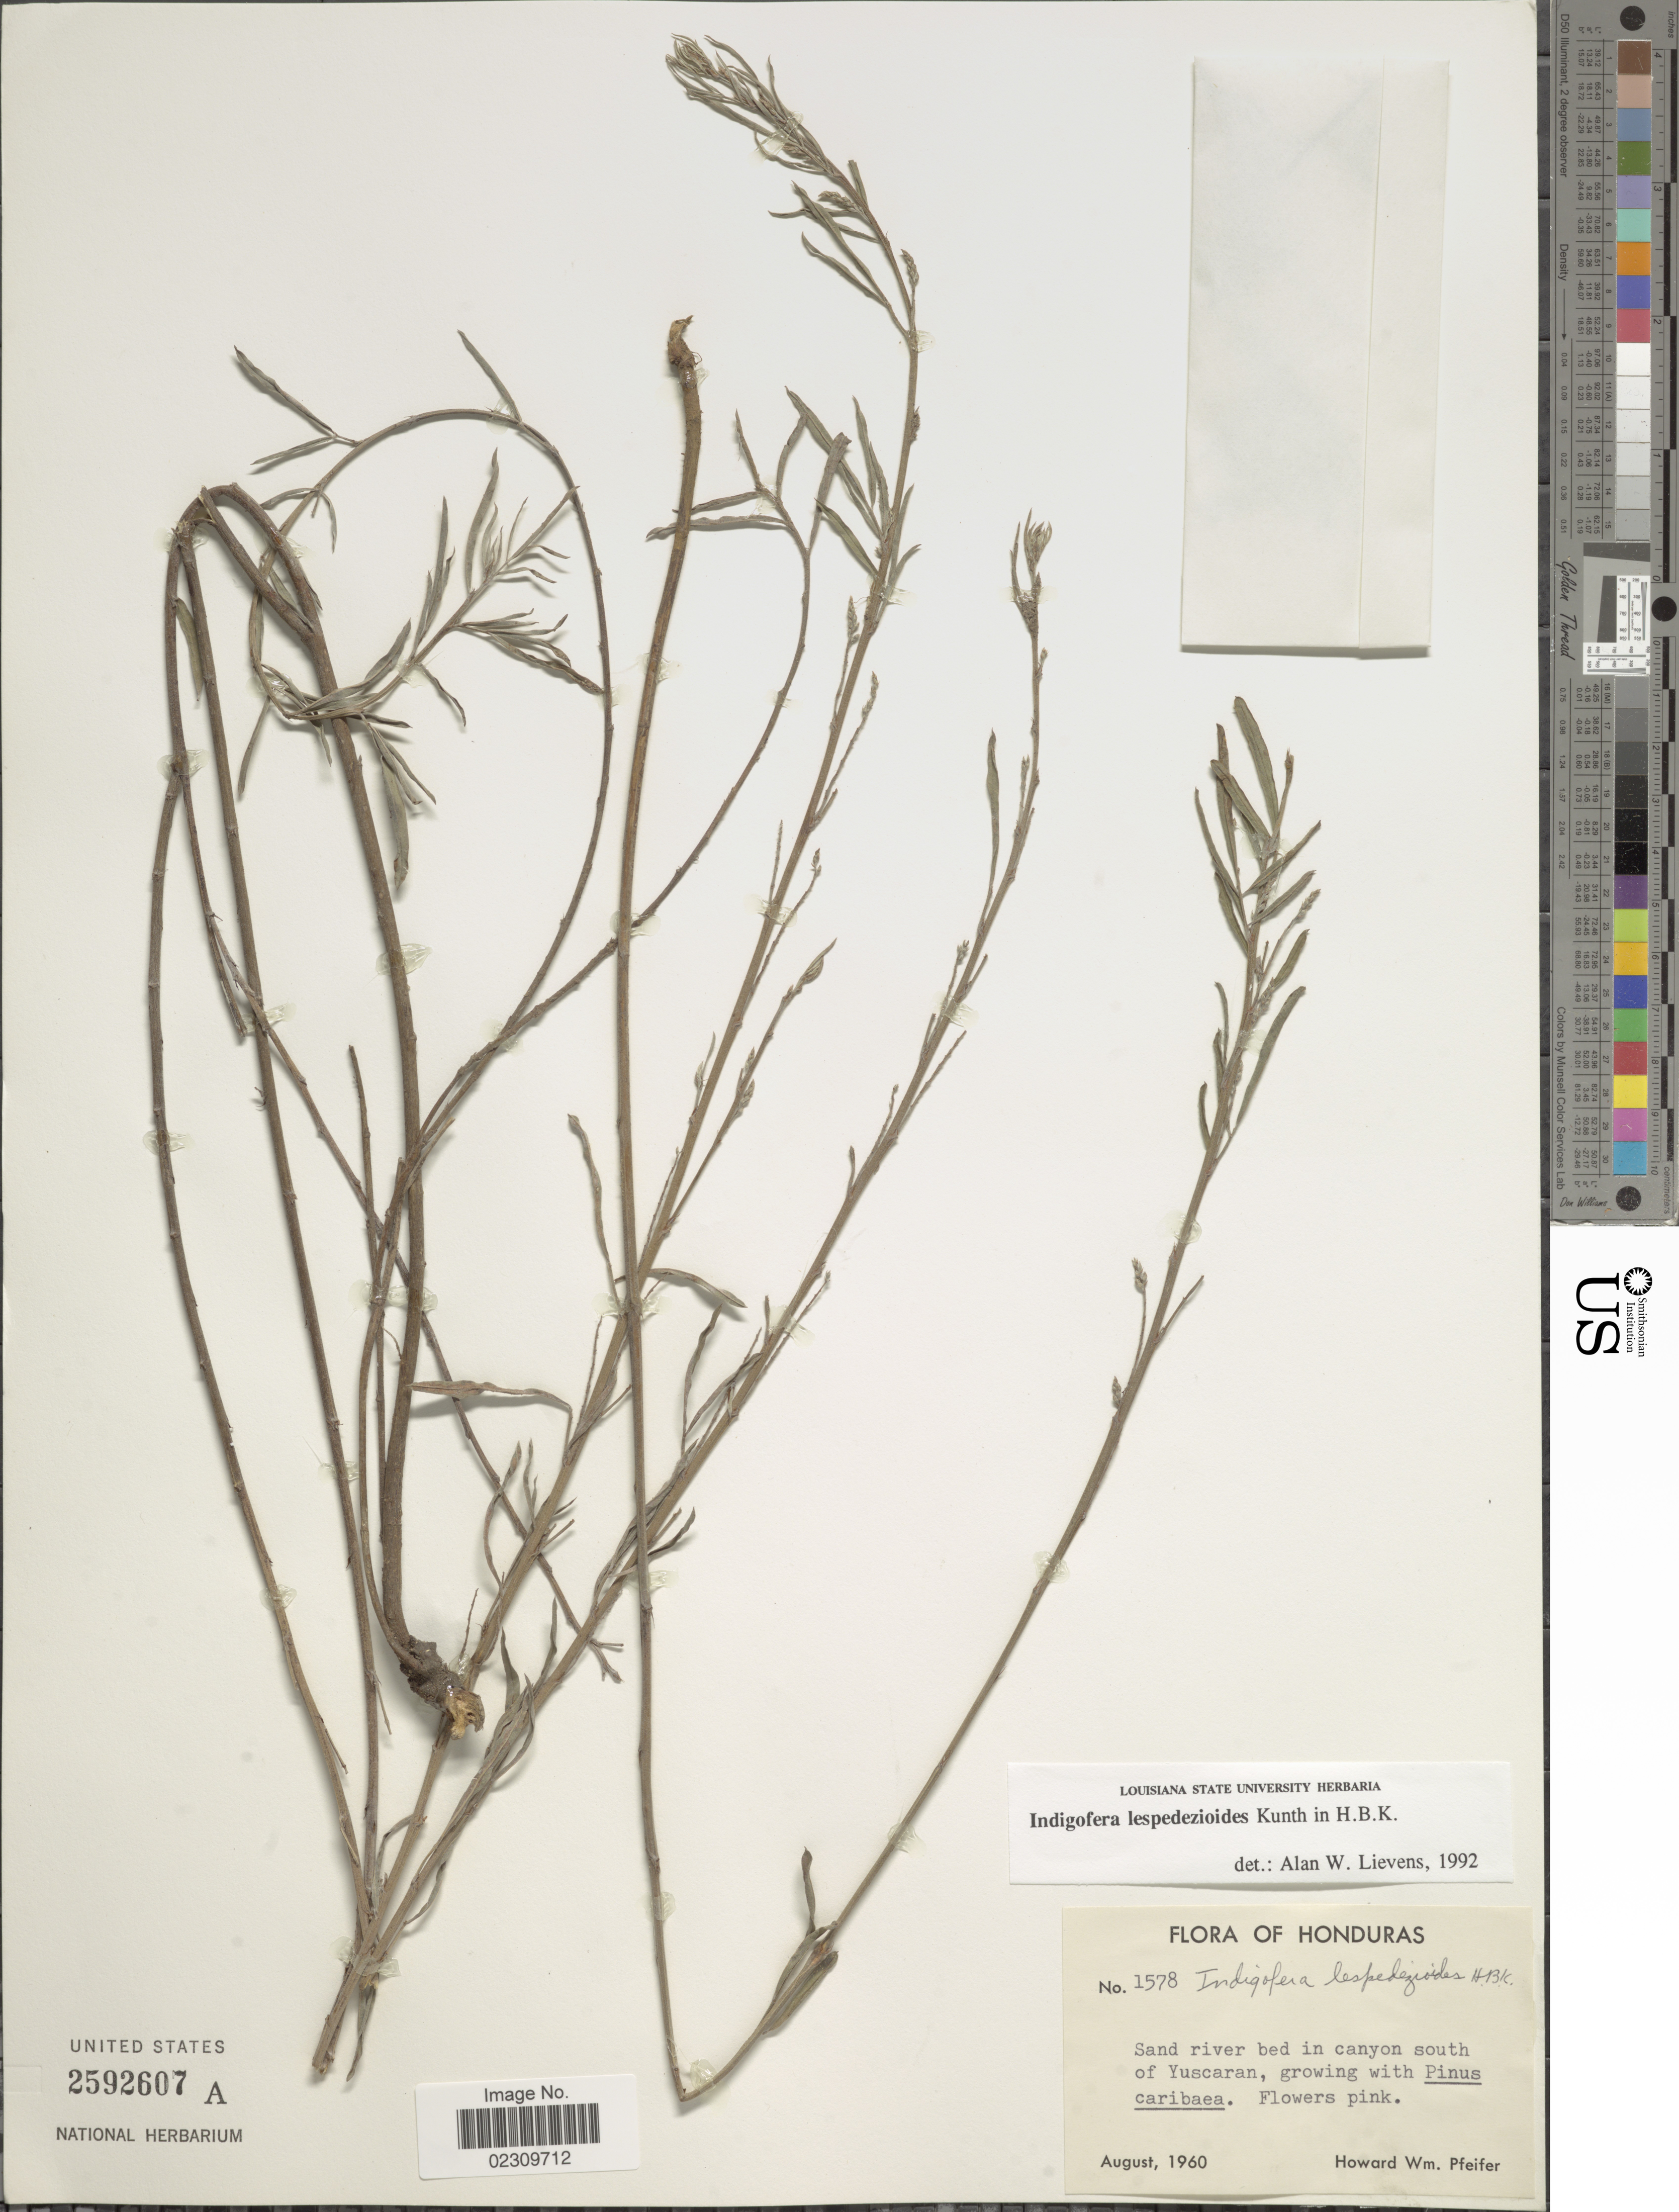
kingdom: Plantae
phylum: Tracheophyta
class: Magnoliopsida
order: Fabales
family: Fabaceae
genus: Indigofera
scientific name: Indigofera lespedezioides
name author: Kunth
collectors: H. W. Pfeifer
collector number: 1578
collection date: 1960-08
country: Honduras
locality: Sand river bed in canyon south of Yuscaran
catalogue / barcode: US 2592607A